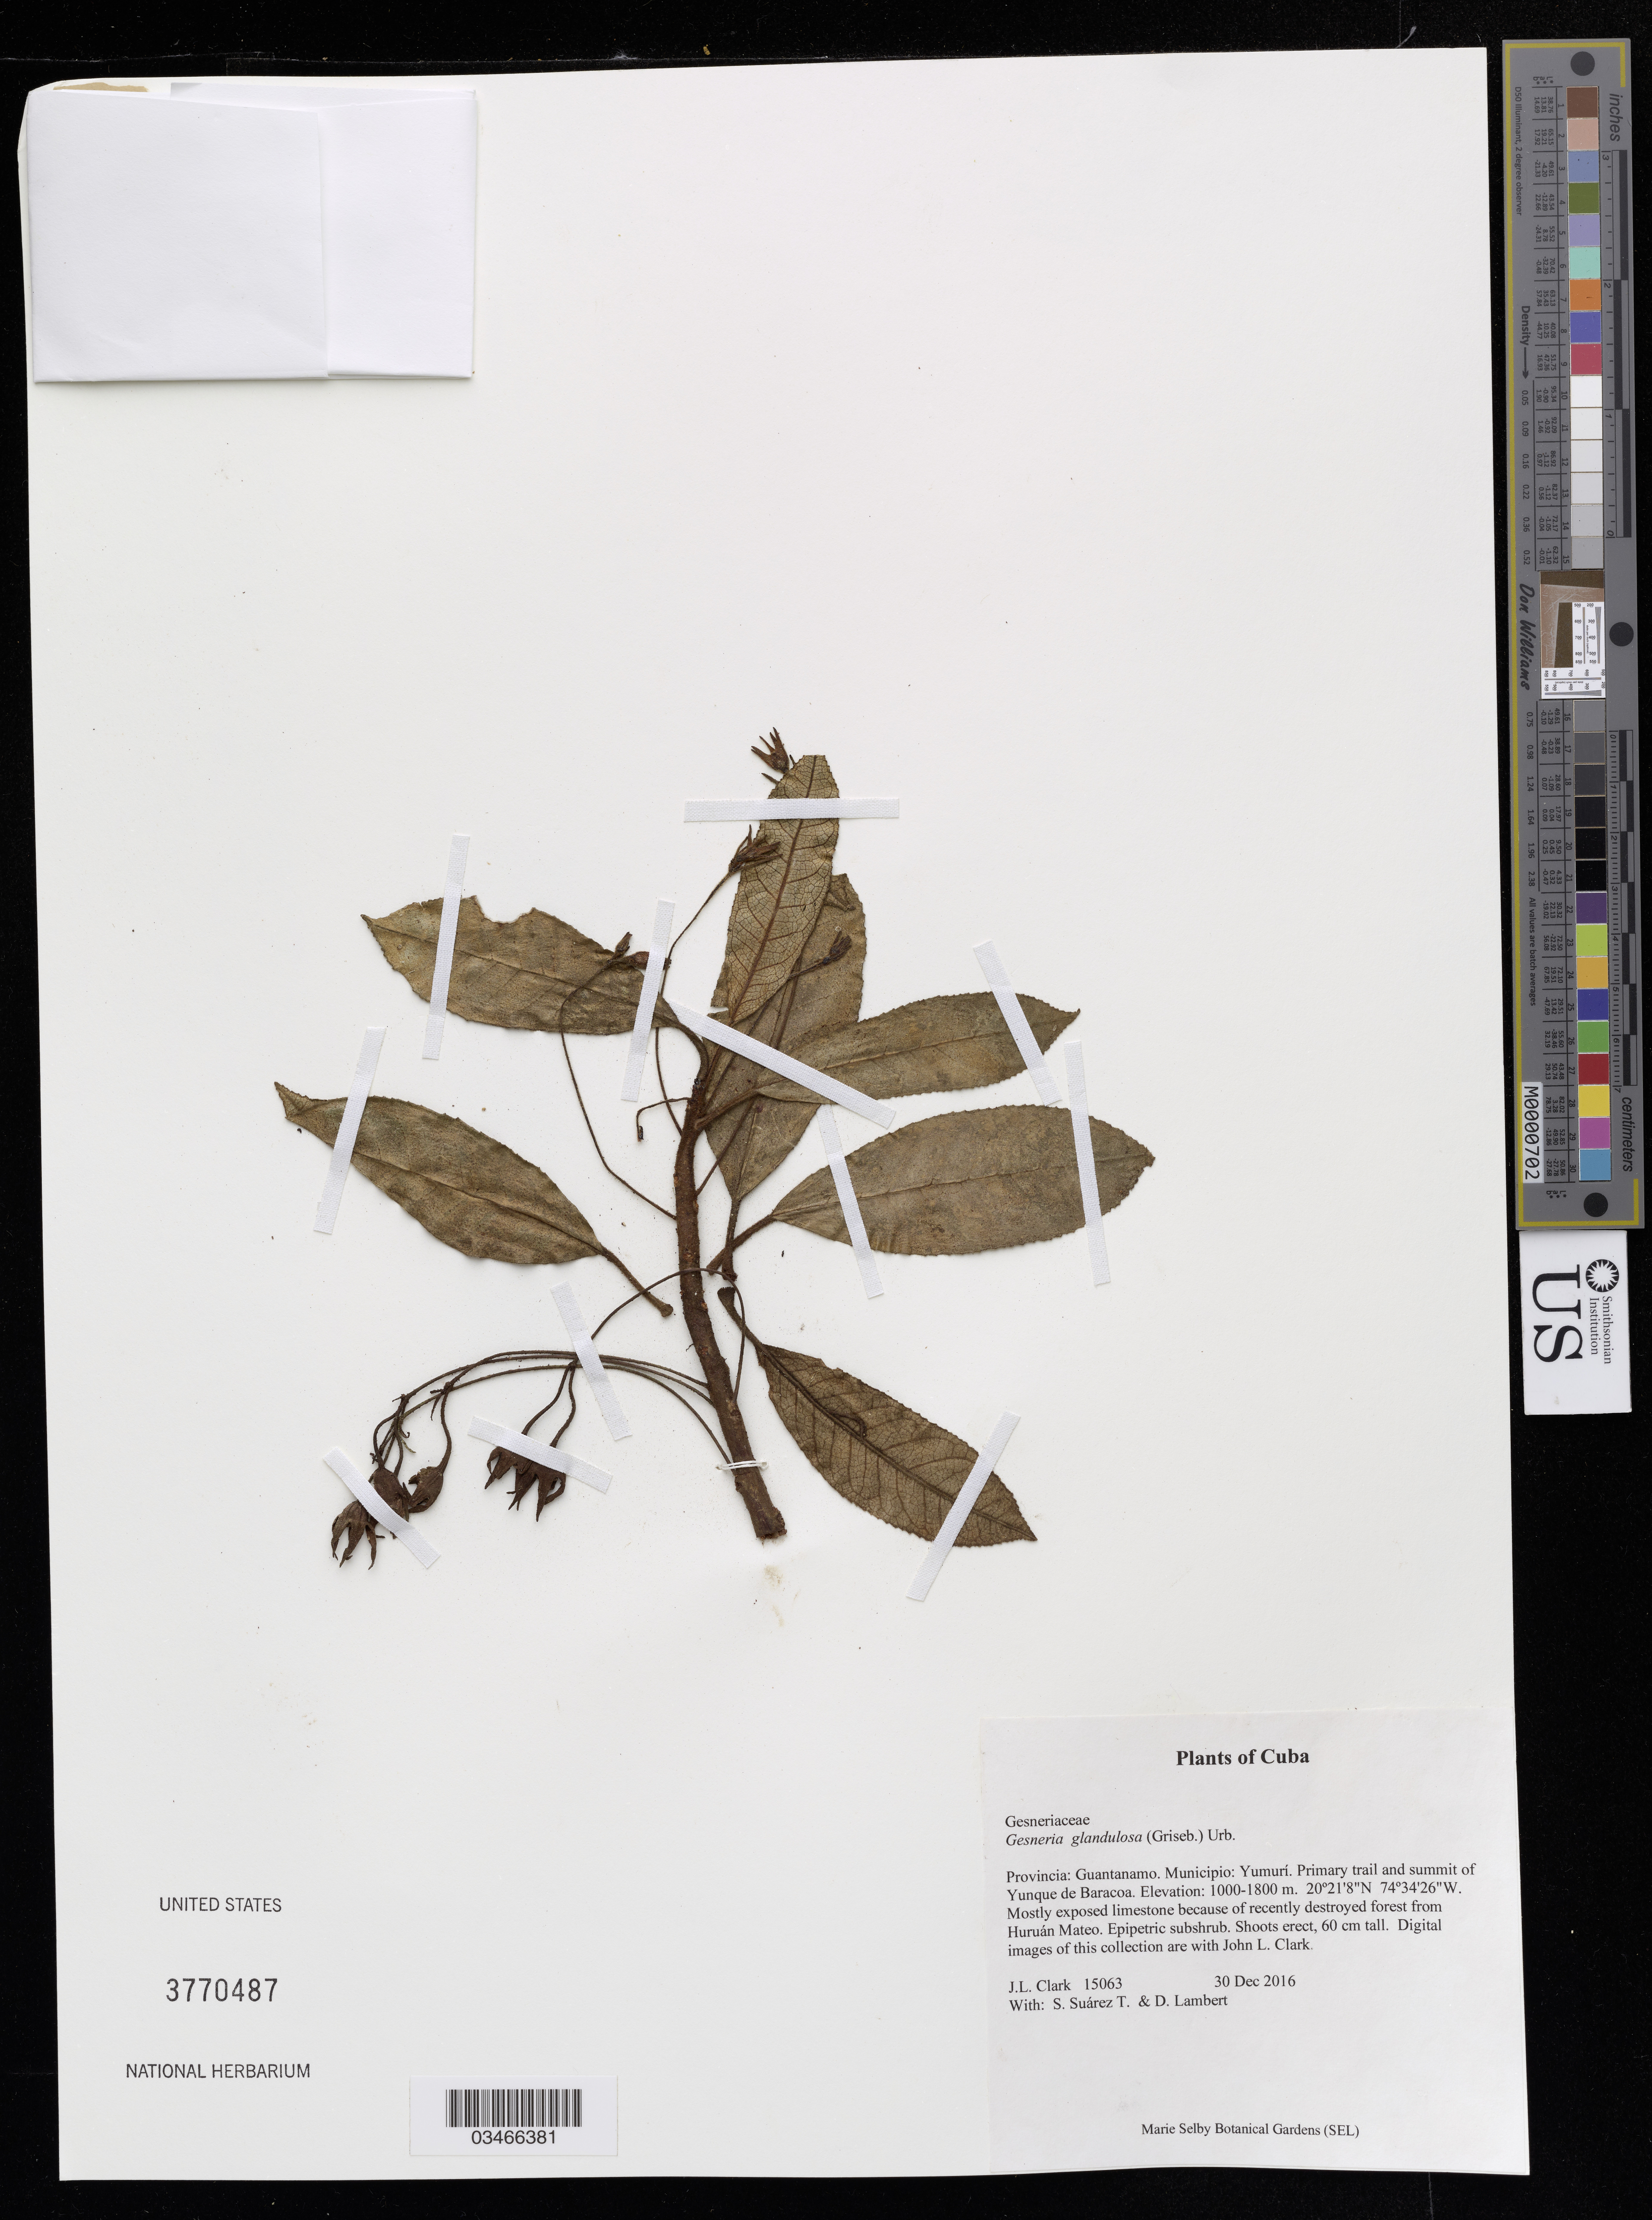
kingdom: Plantae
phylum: Tracheophyta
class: Magnoliopsida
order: Lamiales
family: Gesneriaceae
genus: Gesneria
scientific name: Gesneria glandulosa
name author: (Griseb.) Urb.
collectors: J. Clark, S. Suárez & D. Lambert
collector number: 15063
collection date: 2016-12-30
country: Cuba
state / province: Guantánamo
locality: Municipio: Yumurí. Primary trail and summit of Yunque de Baracoa.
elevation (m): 1000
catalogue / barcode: US 3770487